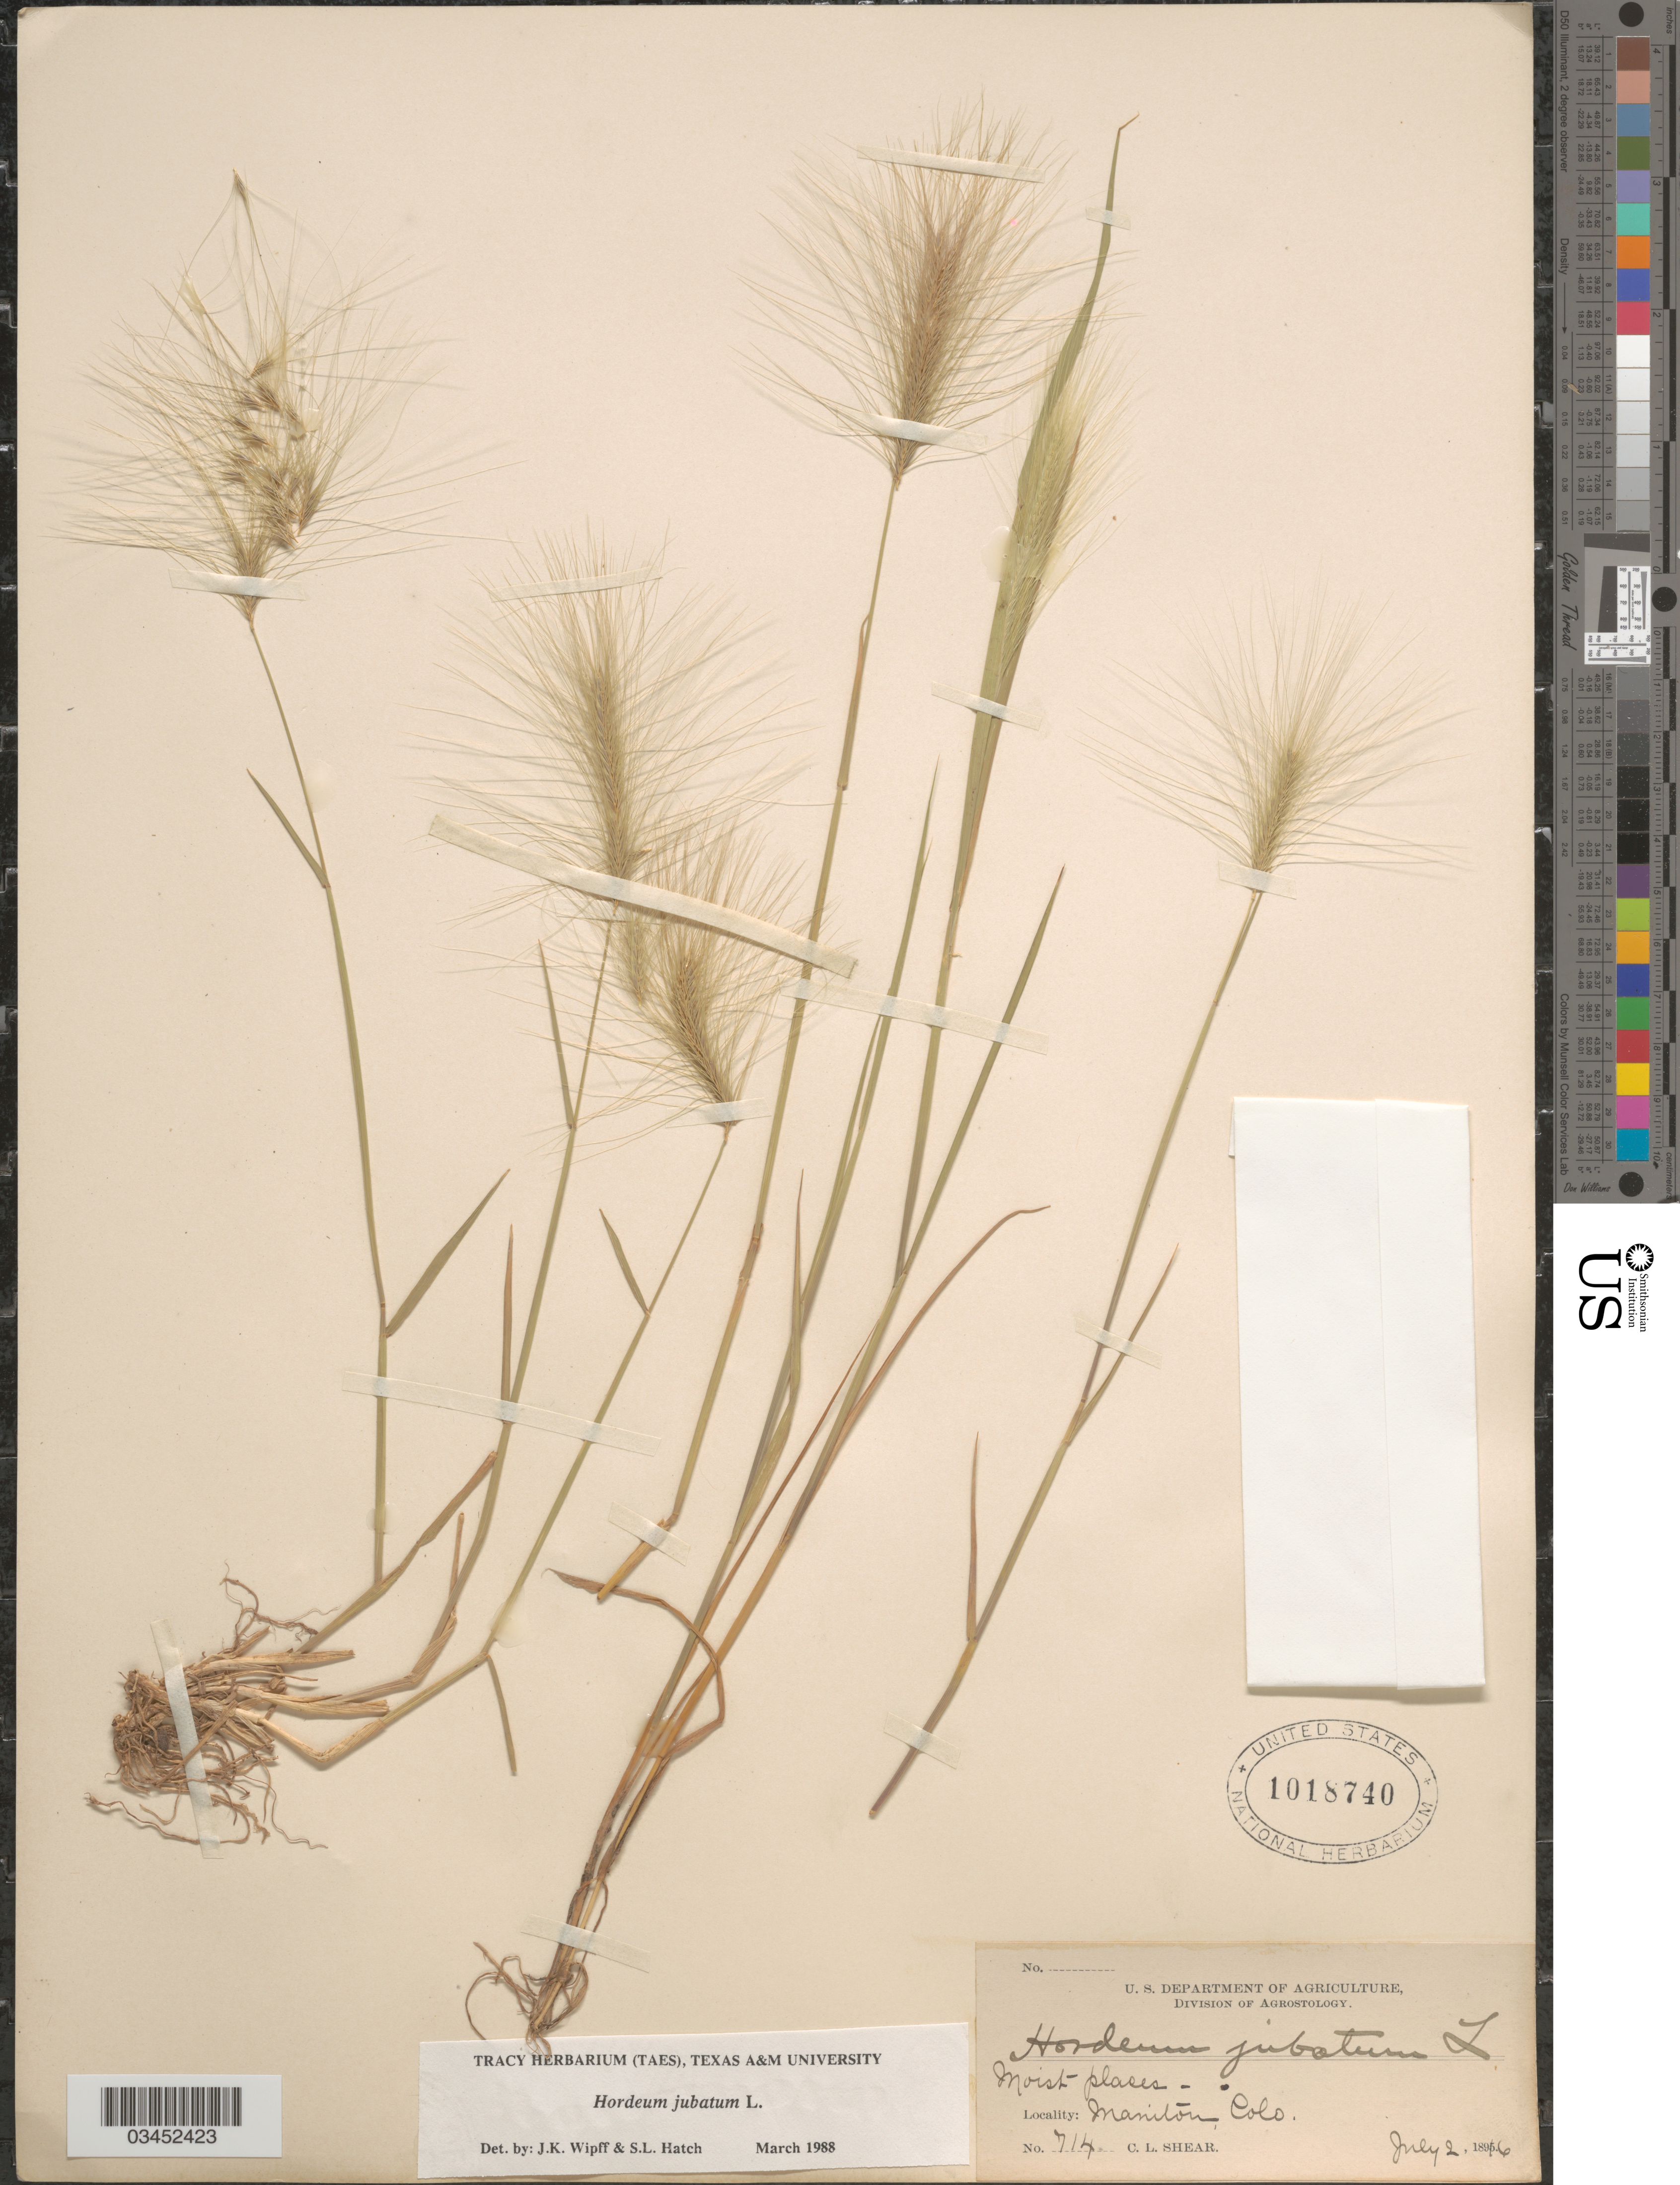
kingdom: Plantae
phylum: Tracheophyta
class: Liliopsida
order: Poales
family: Poaceae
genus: Hordeum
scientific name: Hordeum jubatum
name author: L.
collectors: C. L. Shear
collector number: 714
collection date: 1896-07-02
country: United States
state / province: Colorado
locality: Manitou.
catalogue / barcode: US 1018740